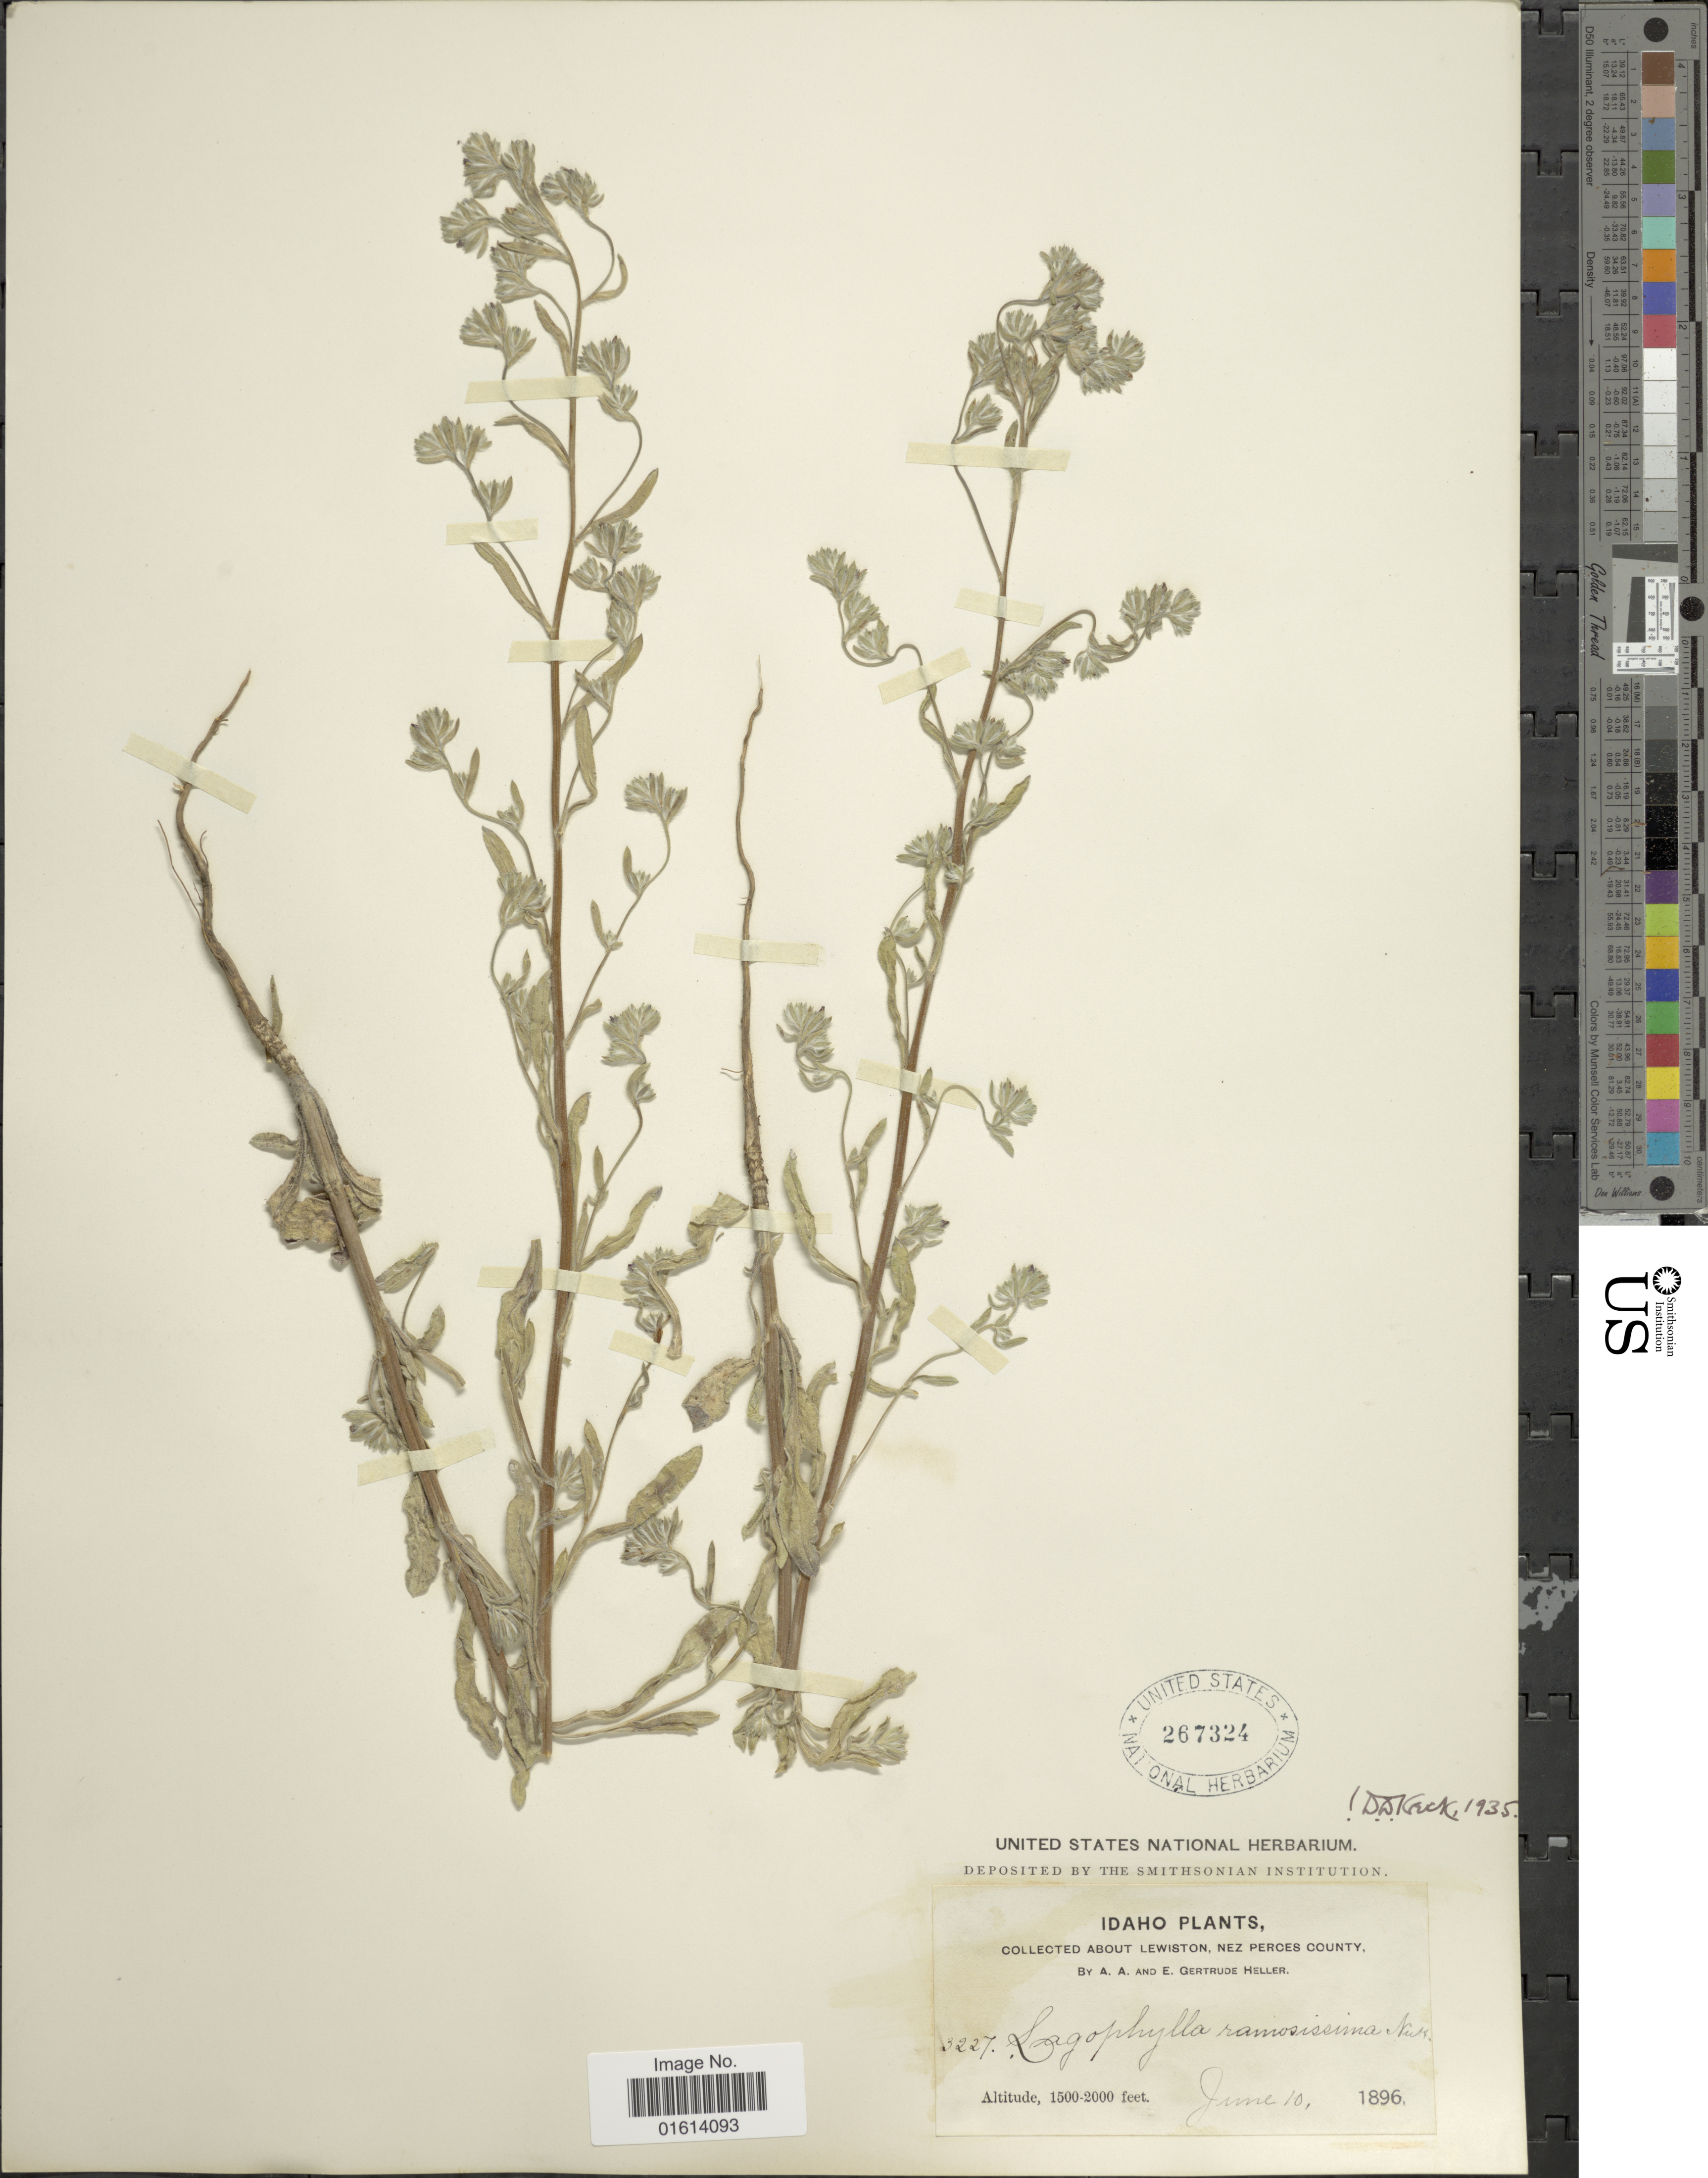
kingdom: Plantae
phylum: Tracheophyta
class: Magnoliopsida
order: Asterales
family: Asteraceae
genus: Lagophylla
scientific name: Lagophylla ramosissima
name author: Nutt.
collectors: A. A. Heller & E. G. Heller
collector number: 3227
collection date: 1896-06-10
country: United States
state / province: Idaho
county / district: Nez Perce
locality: About Lewiston.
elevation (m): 457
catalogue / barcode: US 267324